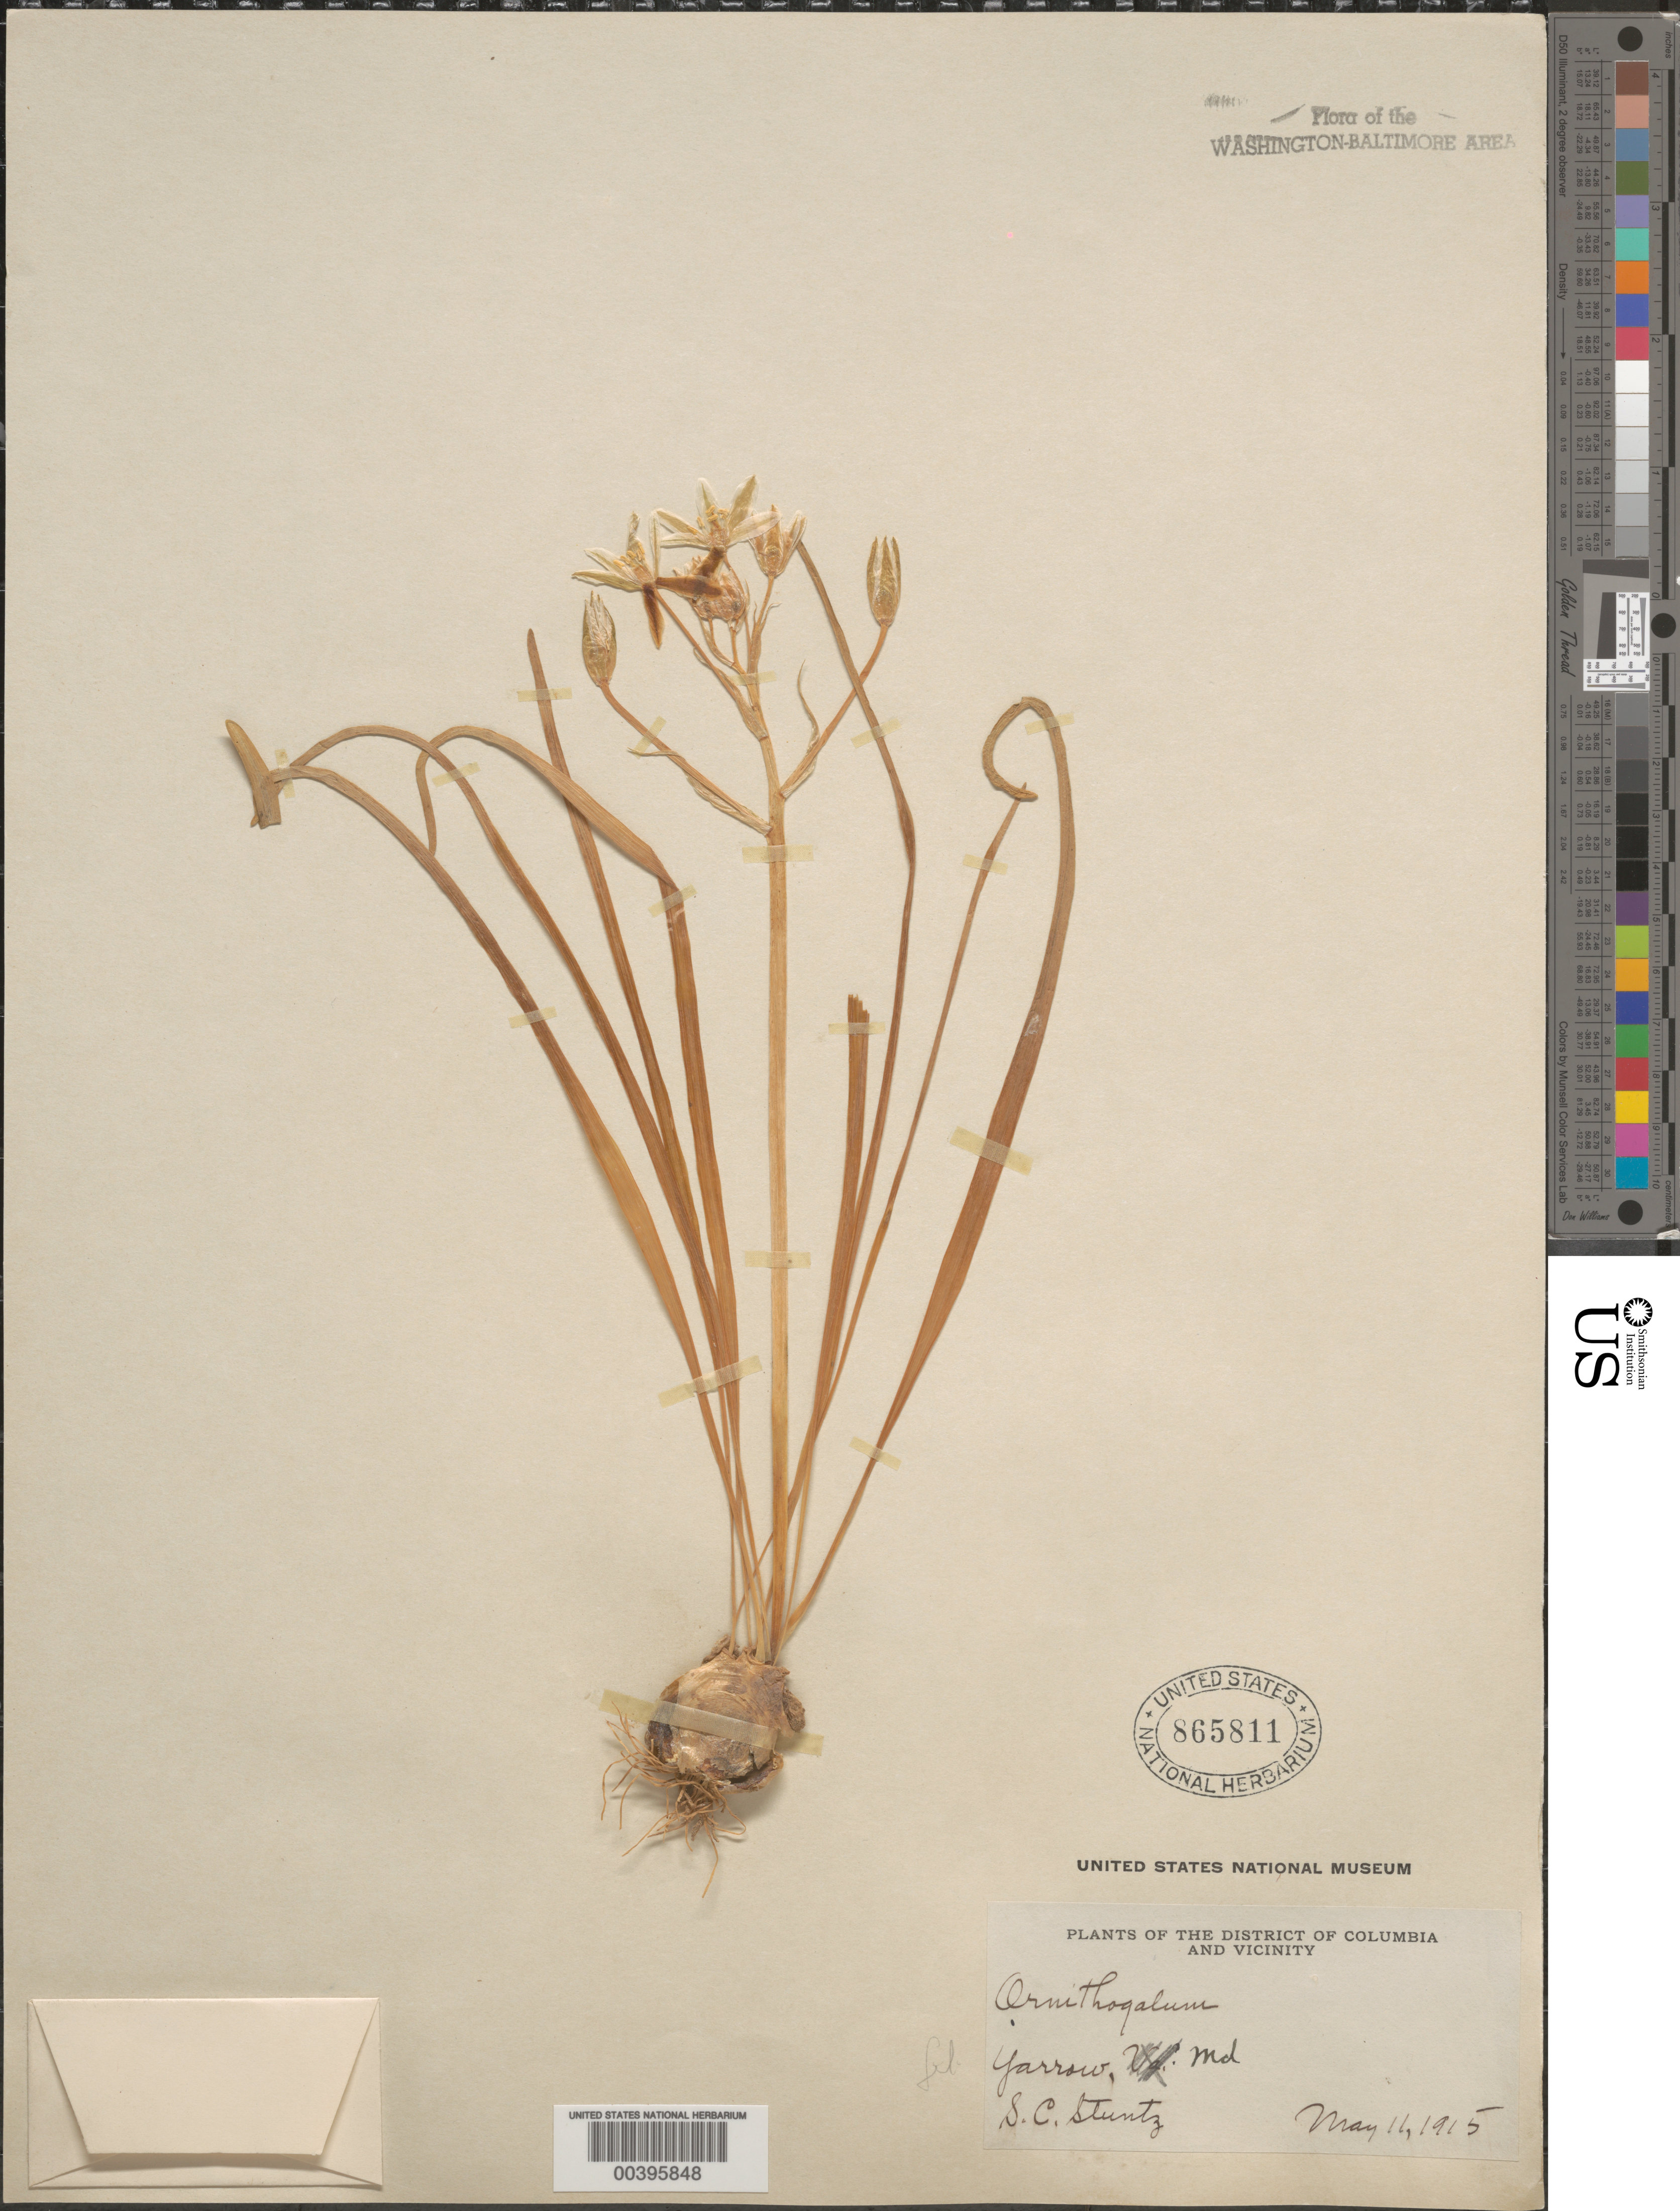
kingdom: Plantae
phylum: Tracheophyta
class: Liliopsida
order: Asparagales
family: Asparagaceae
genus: Ornithogalum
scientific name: Ornithogalum umbellatum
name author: L.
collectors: S. C. Stuntz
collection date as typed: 11 May 1915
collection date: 1915-05-11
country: United States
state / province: Maryland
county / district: Washington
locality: Yarrow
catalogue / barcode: US 865811